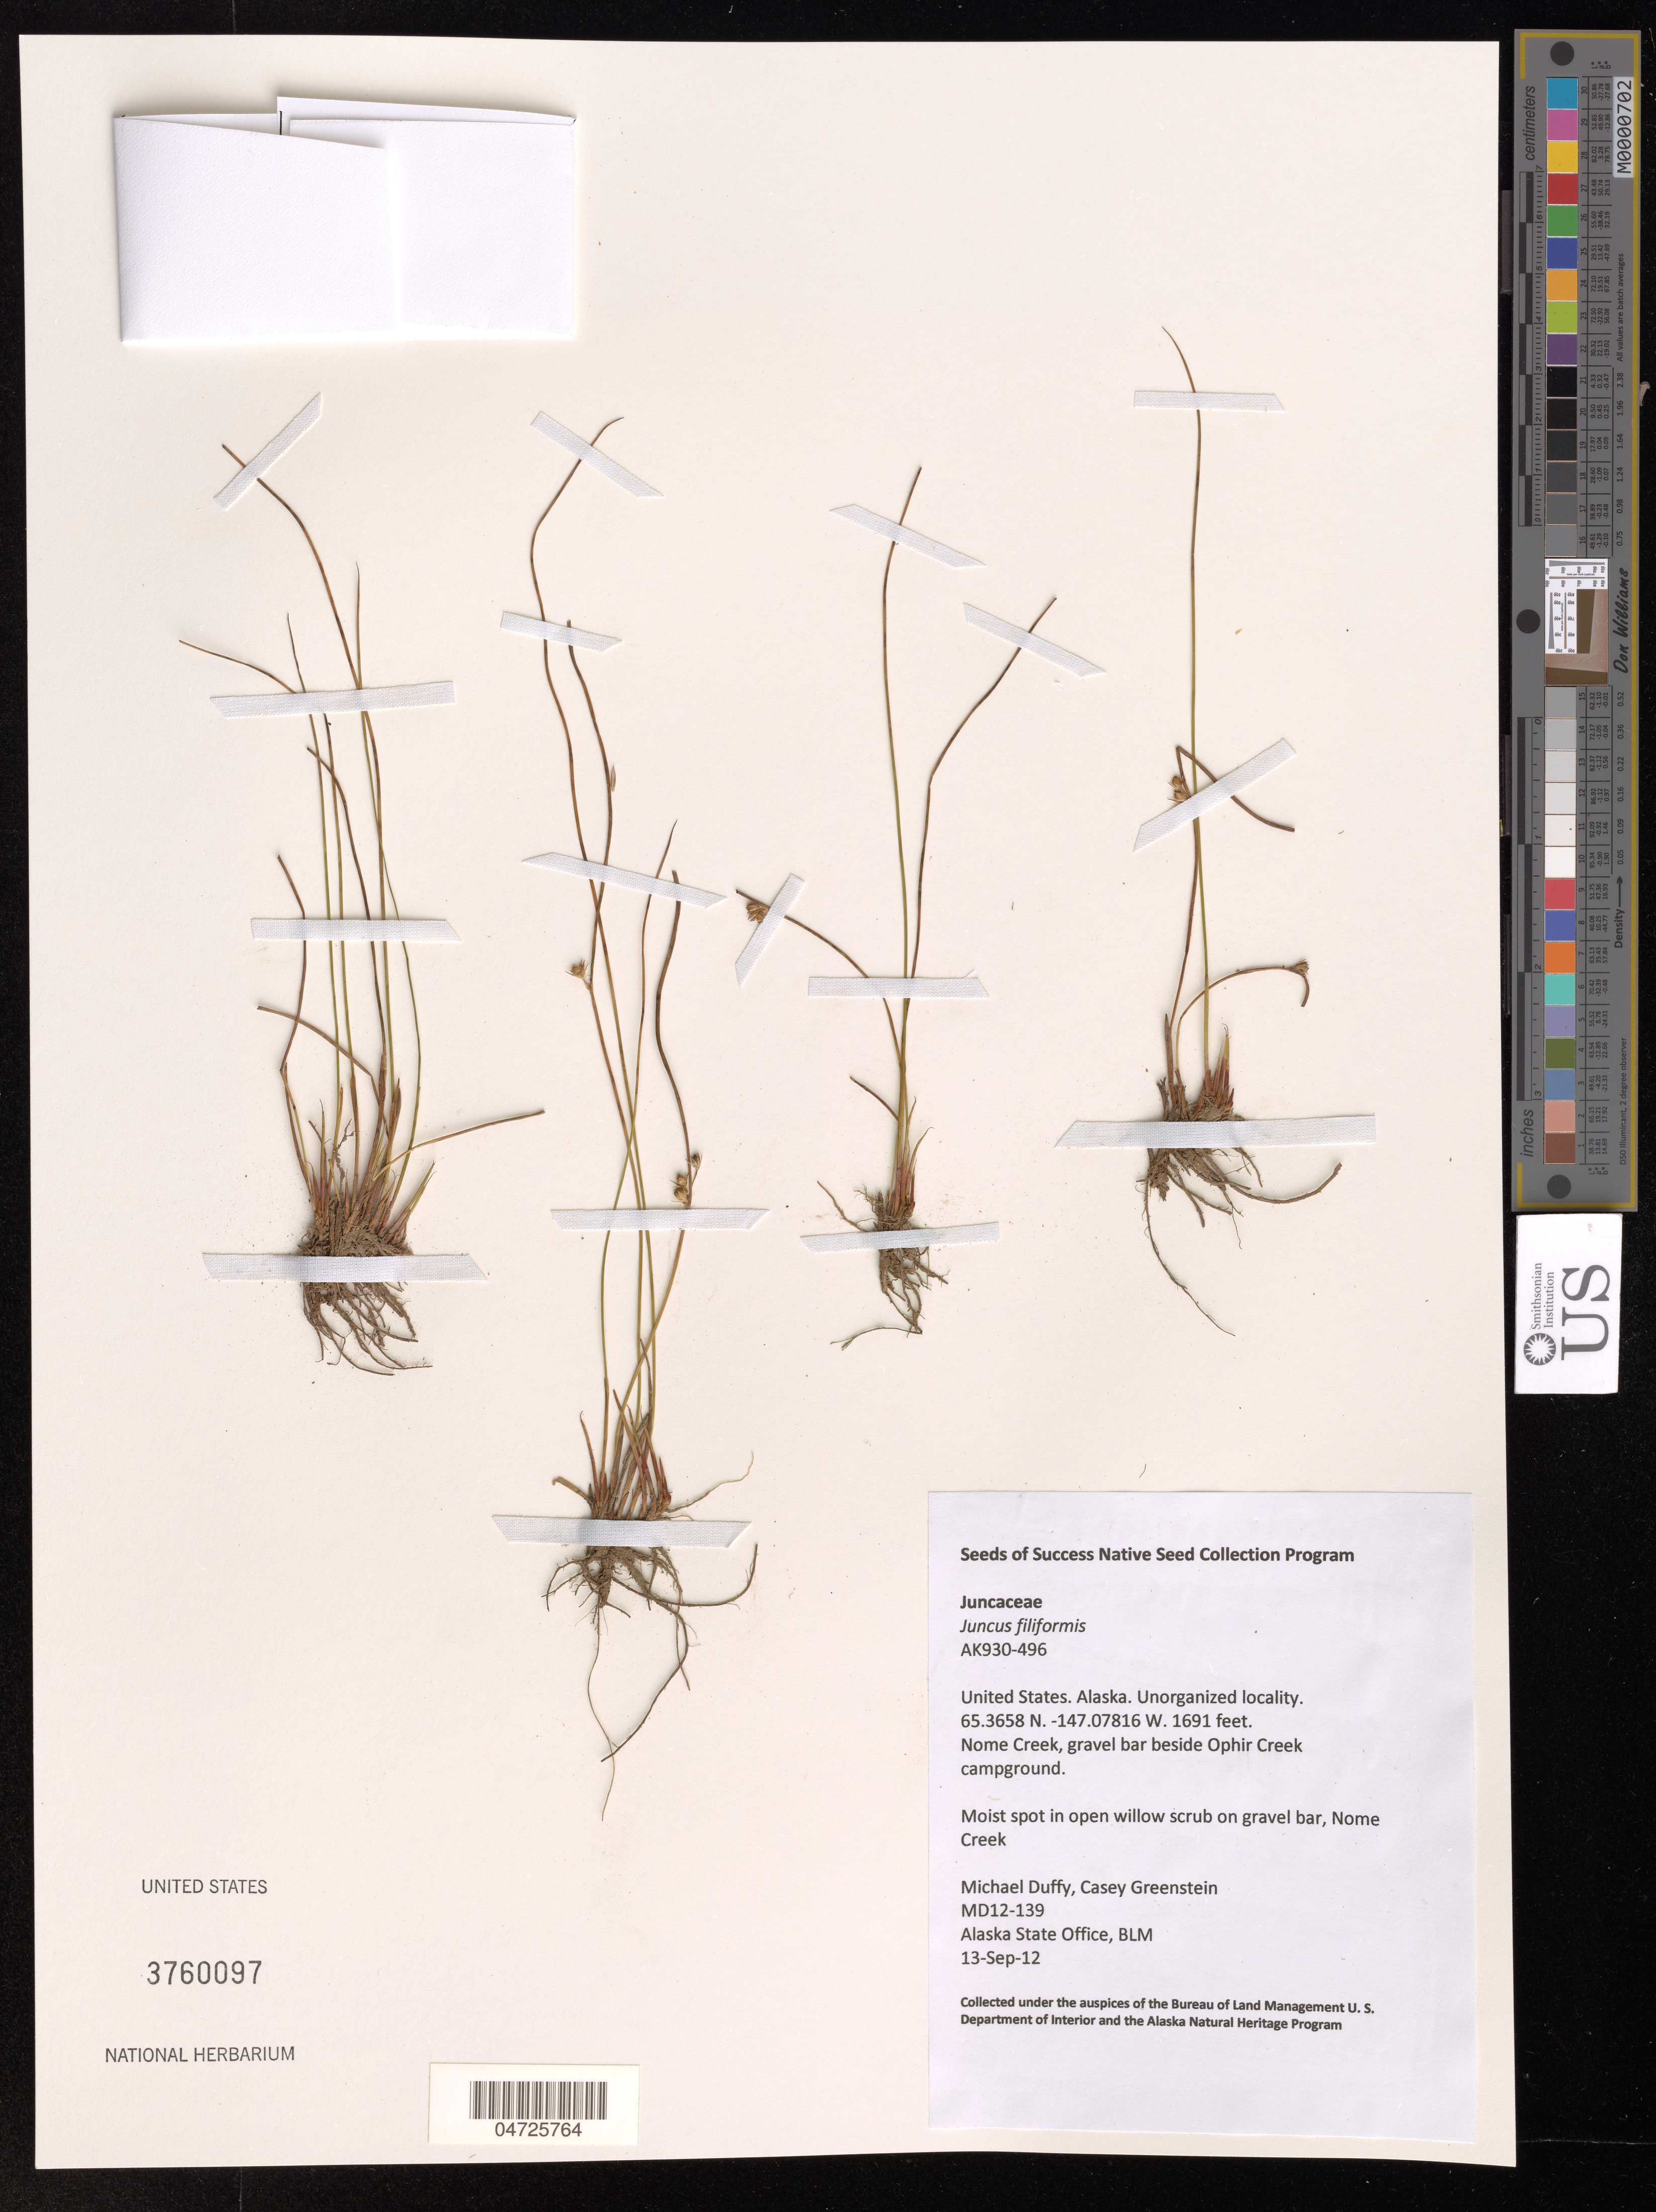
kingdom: Plantae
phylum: Tracheophyta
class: Liliopsida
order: Poales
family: Juncaceae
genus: Juncus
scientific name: Juncus filiformis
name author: L.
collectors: M. Duffy & C. Greenstein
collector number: MD12-139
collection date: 2012-09-13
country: United States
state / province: Alaska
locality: Nome Creek, gravel bar beside Ophir Creek campground.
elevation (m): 515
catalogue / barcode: US 3760097